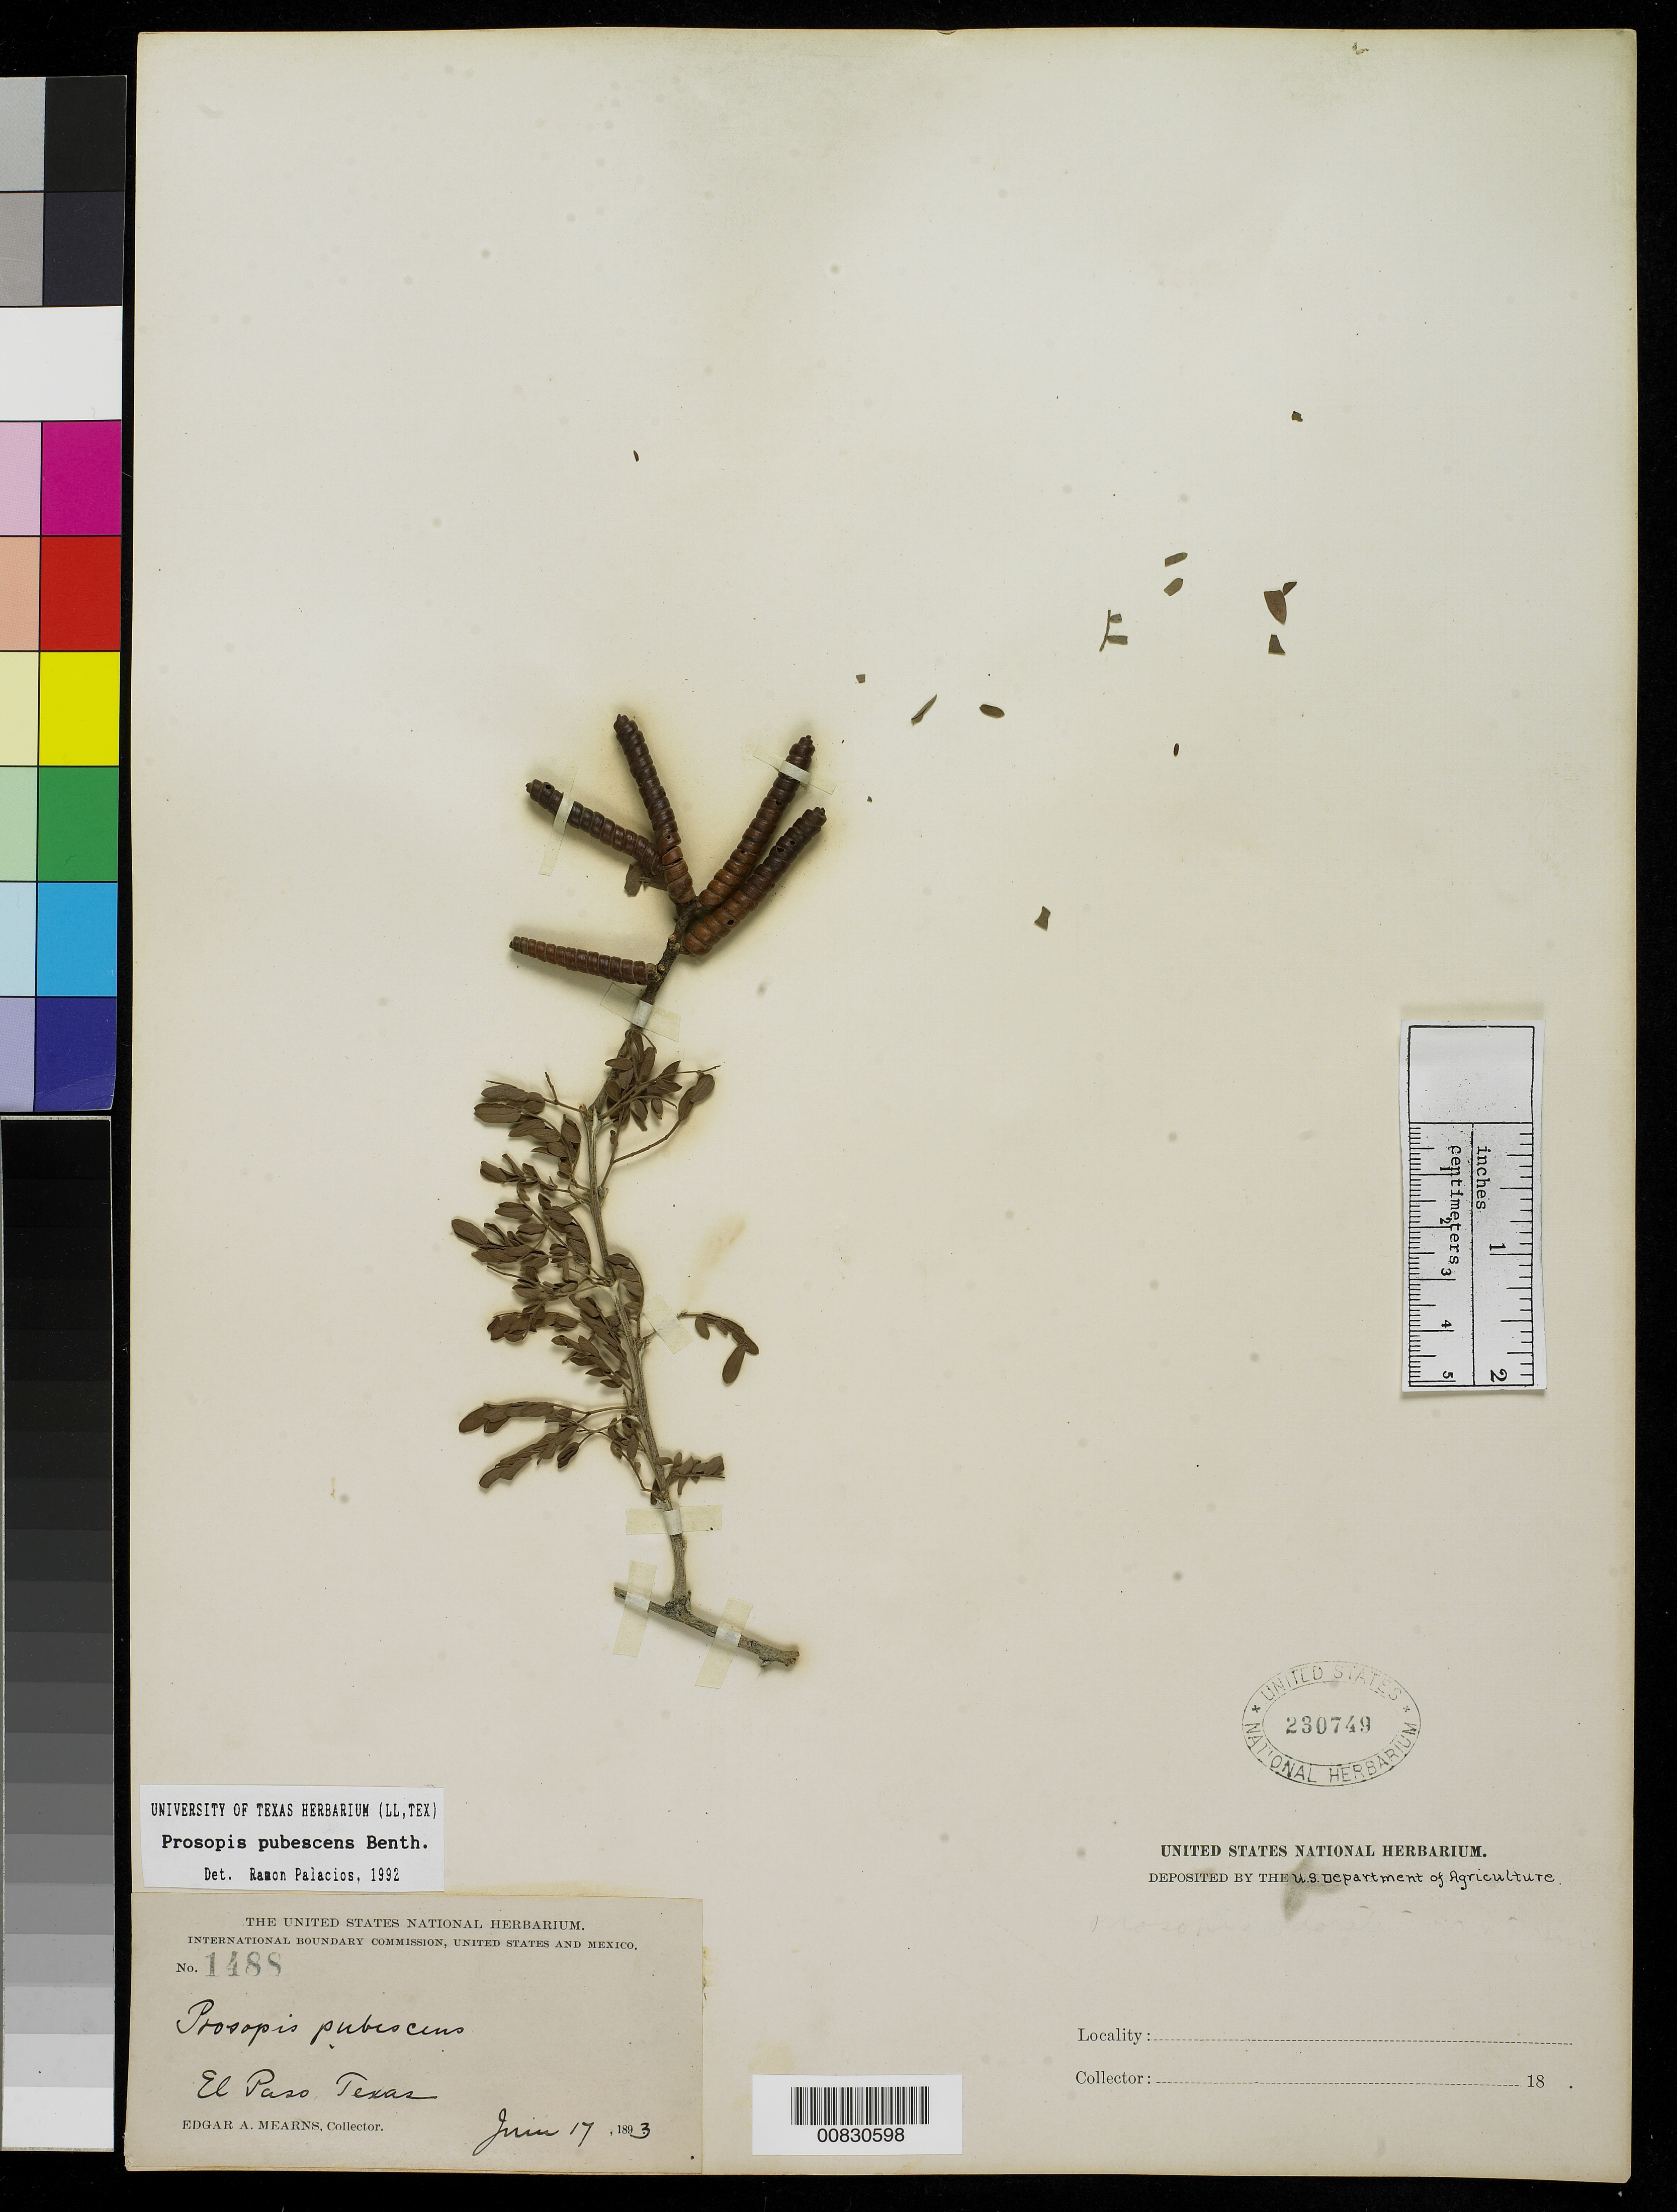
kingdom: Plantae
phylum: Tracheophyta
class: Magnoliopsida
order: Fabales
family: Fabaceae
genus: Strombocarpa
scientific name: Strombocarpa pubescens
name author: (Benth.) A. Gray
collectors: E. A. Mearns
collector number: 1488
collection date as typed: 17 Jun 1893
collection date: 1893-06-17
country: United States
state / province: Texas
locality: El Paso, Texas.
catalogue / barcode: US 230749